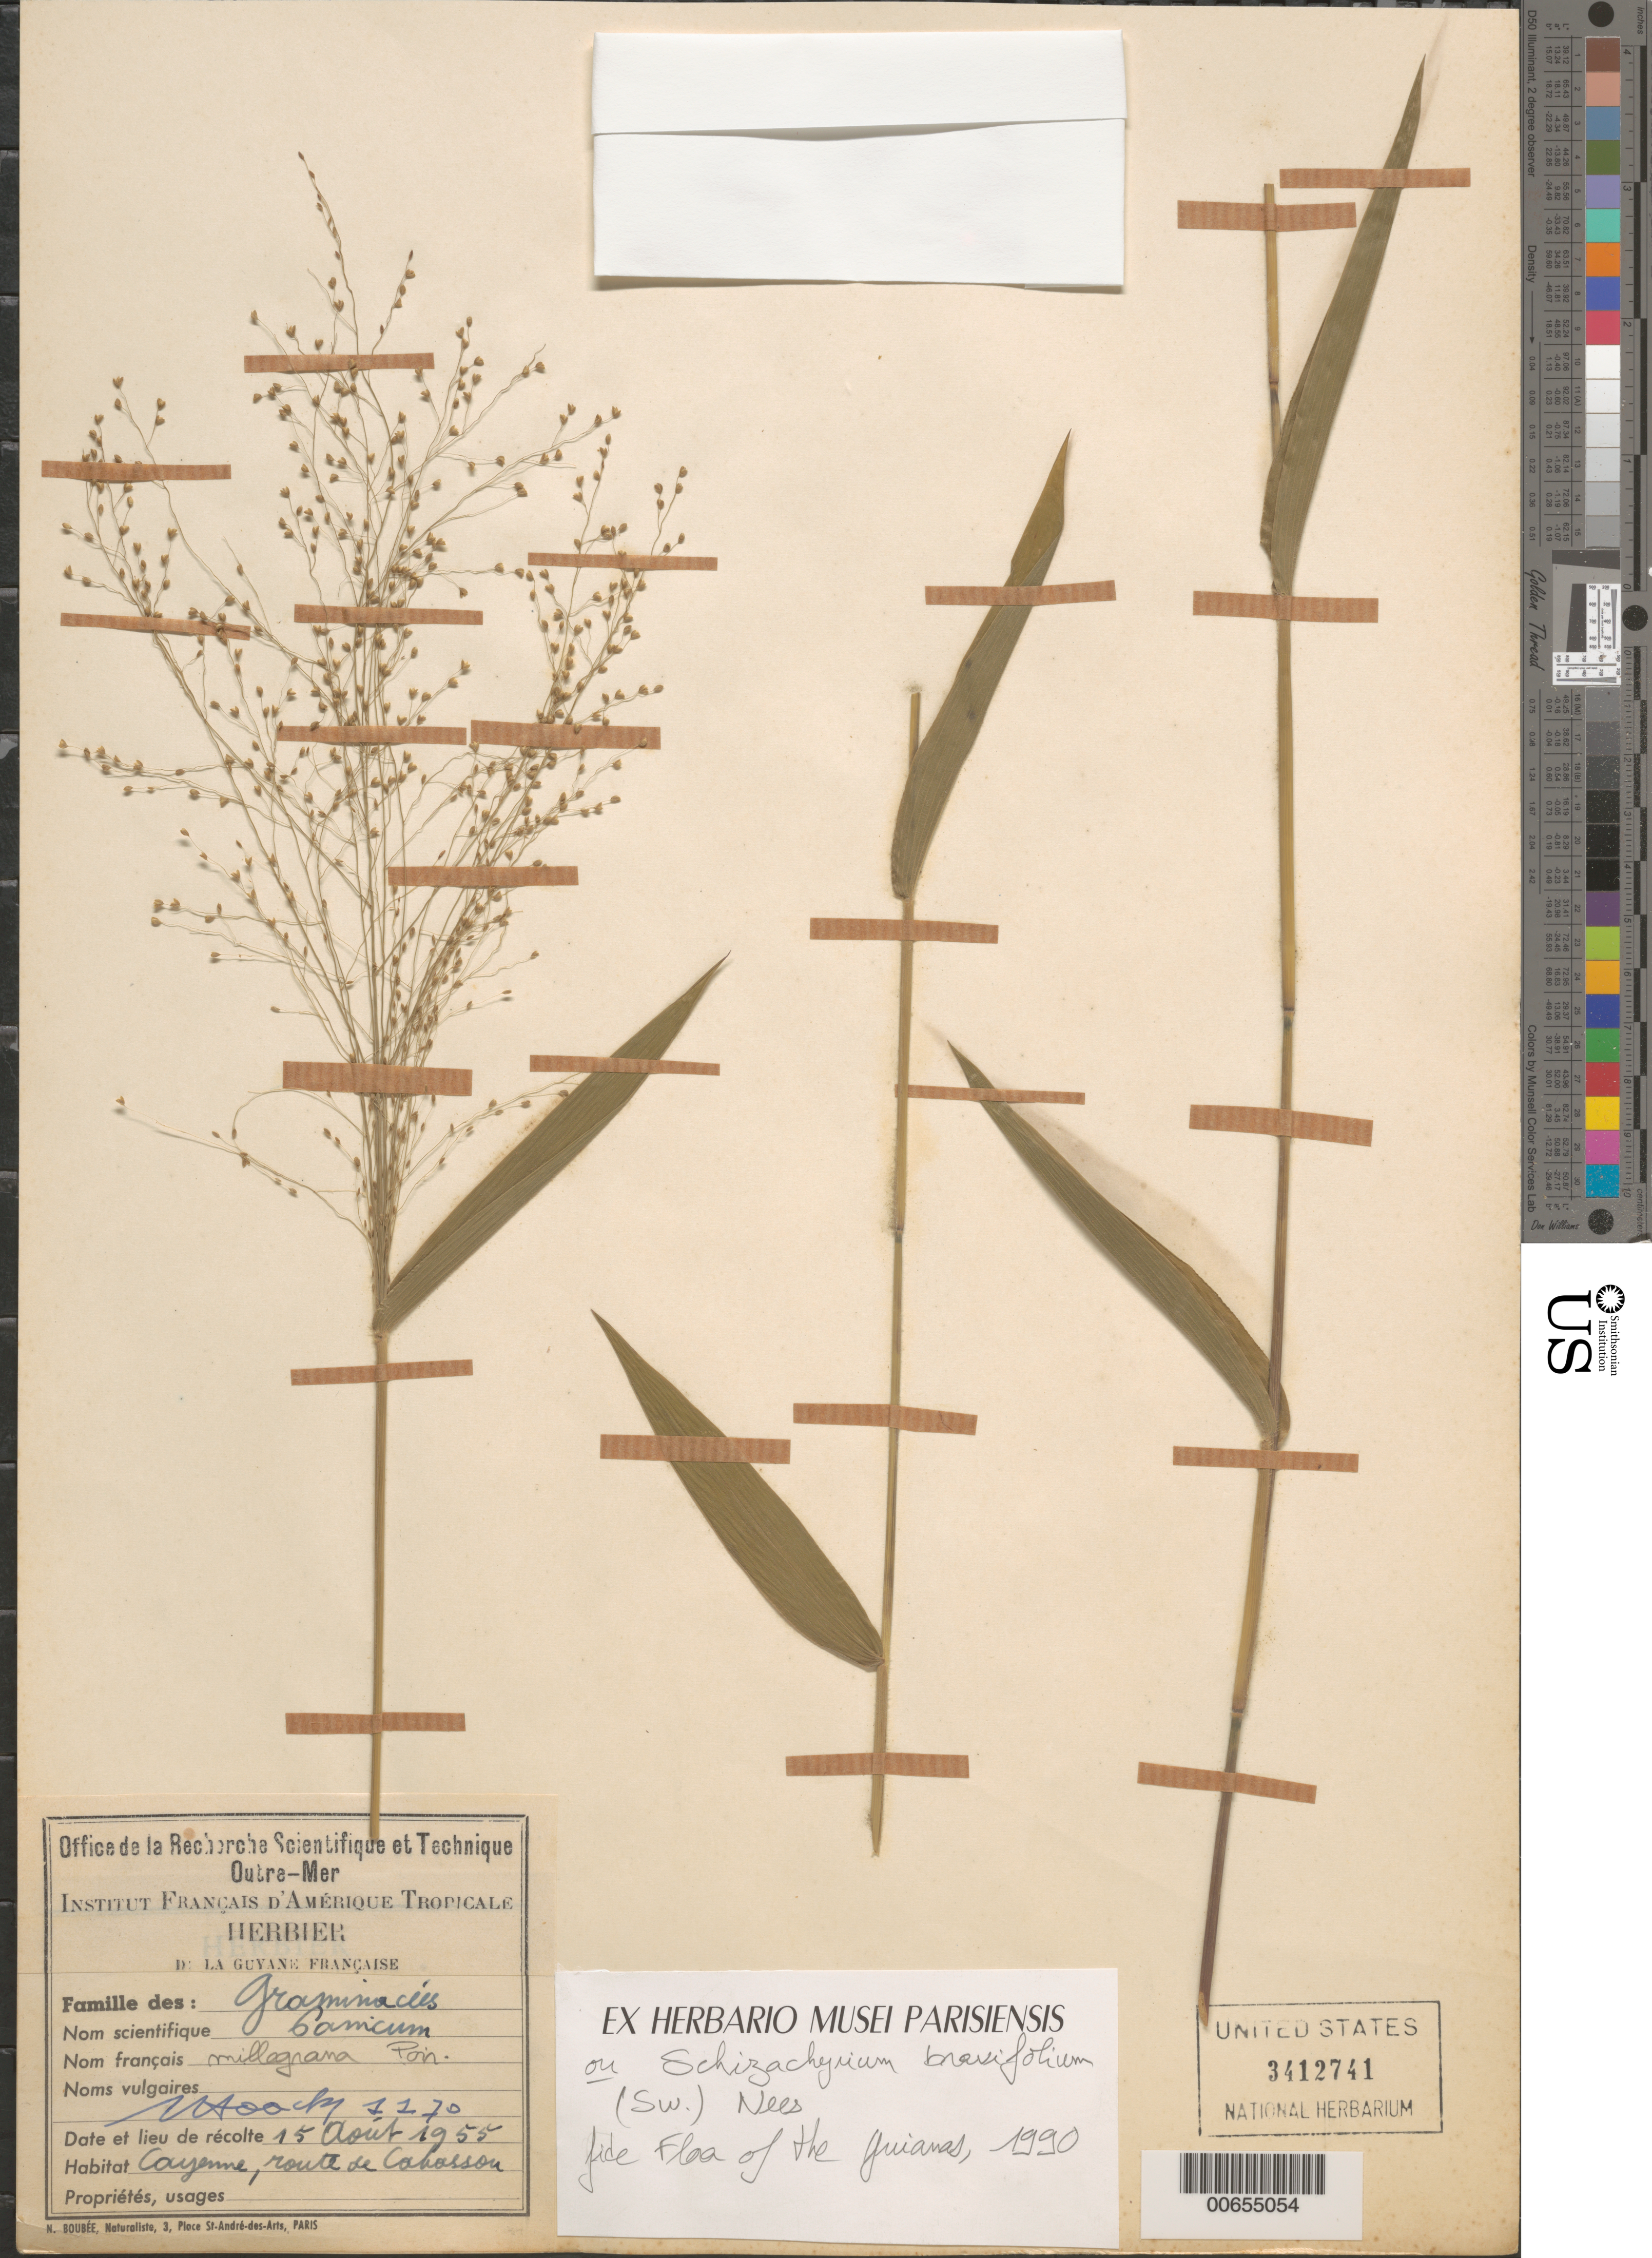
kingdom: Plantae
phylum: Tracheophyta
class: Liliopsida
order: Poales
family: Poaceae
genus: Panicum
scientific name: Panicum millegrana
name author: Poir.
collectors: J. Hoock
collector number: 1170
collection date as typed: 15-Aug-55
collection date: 1955-08-15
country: French Guiana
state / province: Cayenne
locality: Cayenne, Route de Cabassou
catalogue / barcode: US 3412741